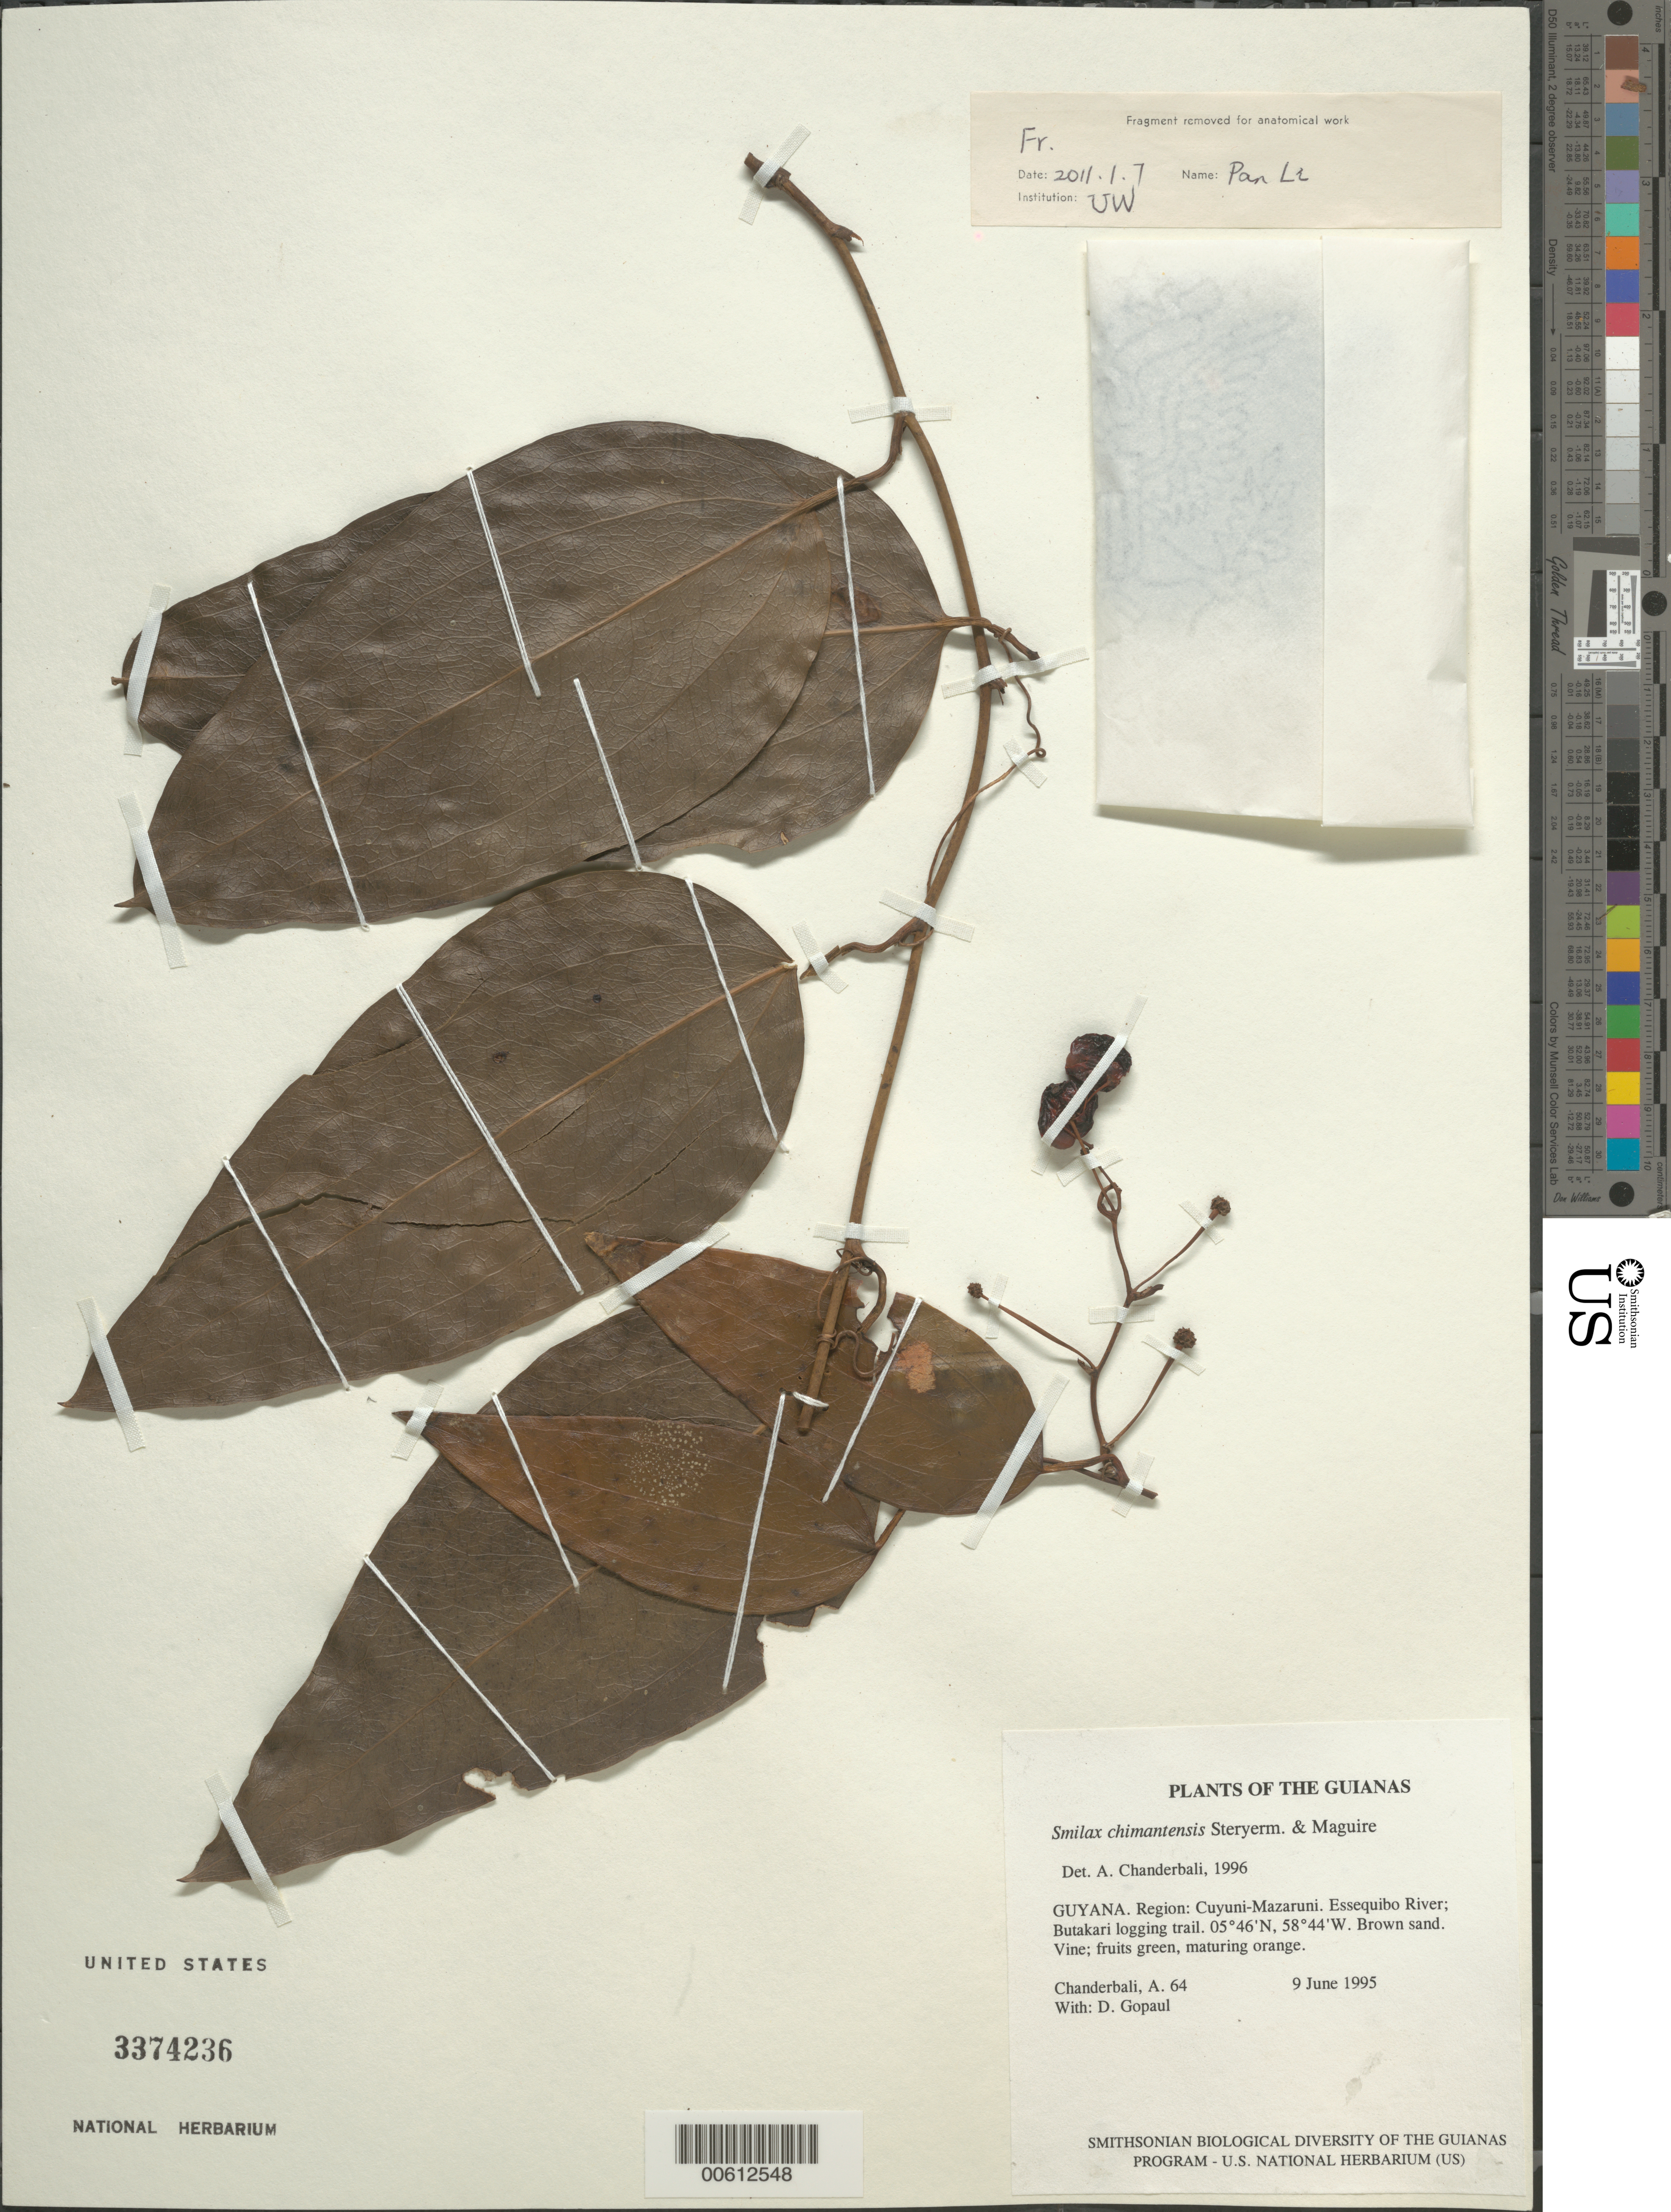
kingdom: Plantae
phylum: Tracheophyta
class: Liliopsida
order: Liliales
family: Smilacaceae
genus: Smilax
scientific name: Smilax chimantensis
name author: Steyerm. & Maguire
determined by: Chanderbali, Andre Shashi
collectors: A. S. Chanderbali & D. Gopaul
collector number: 0064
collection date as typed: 9 June 1995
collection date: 1995-06-09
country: Guyana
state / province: Cuyuni-Mazaruni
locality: Essequibo River; Butakari logging trail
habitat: Brown sand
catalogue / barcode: US 3374236